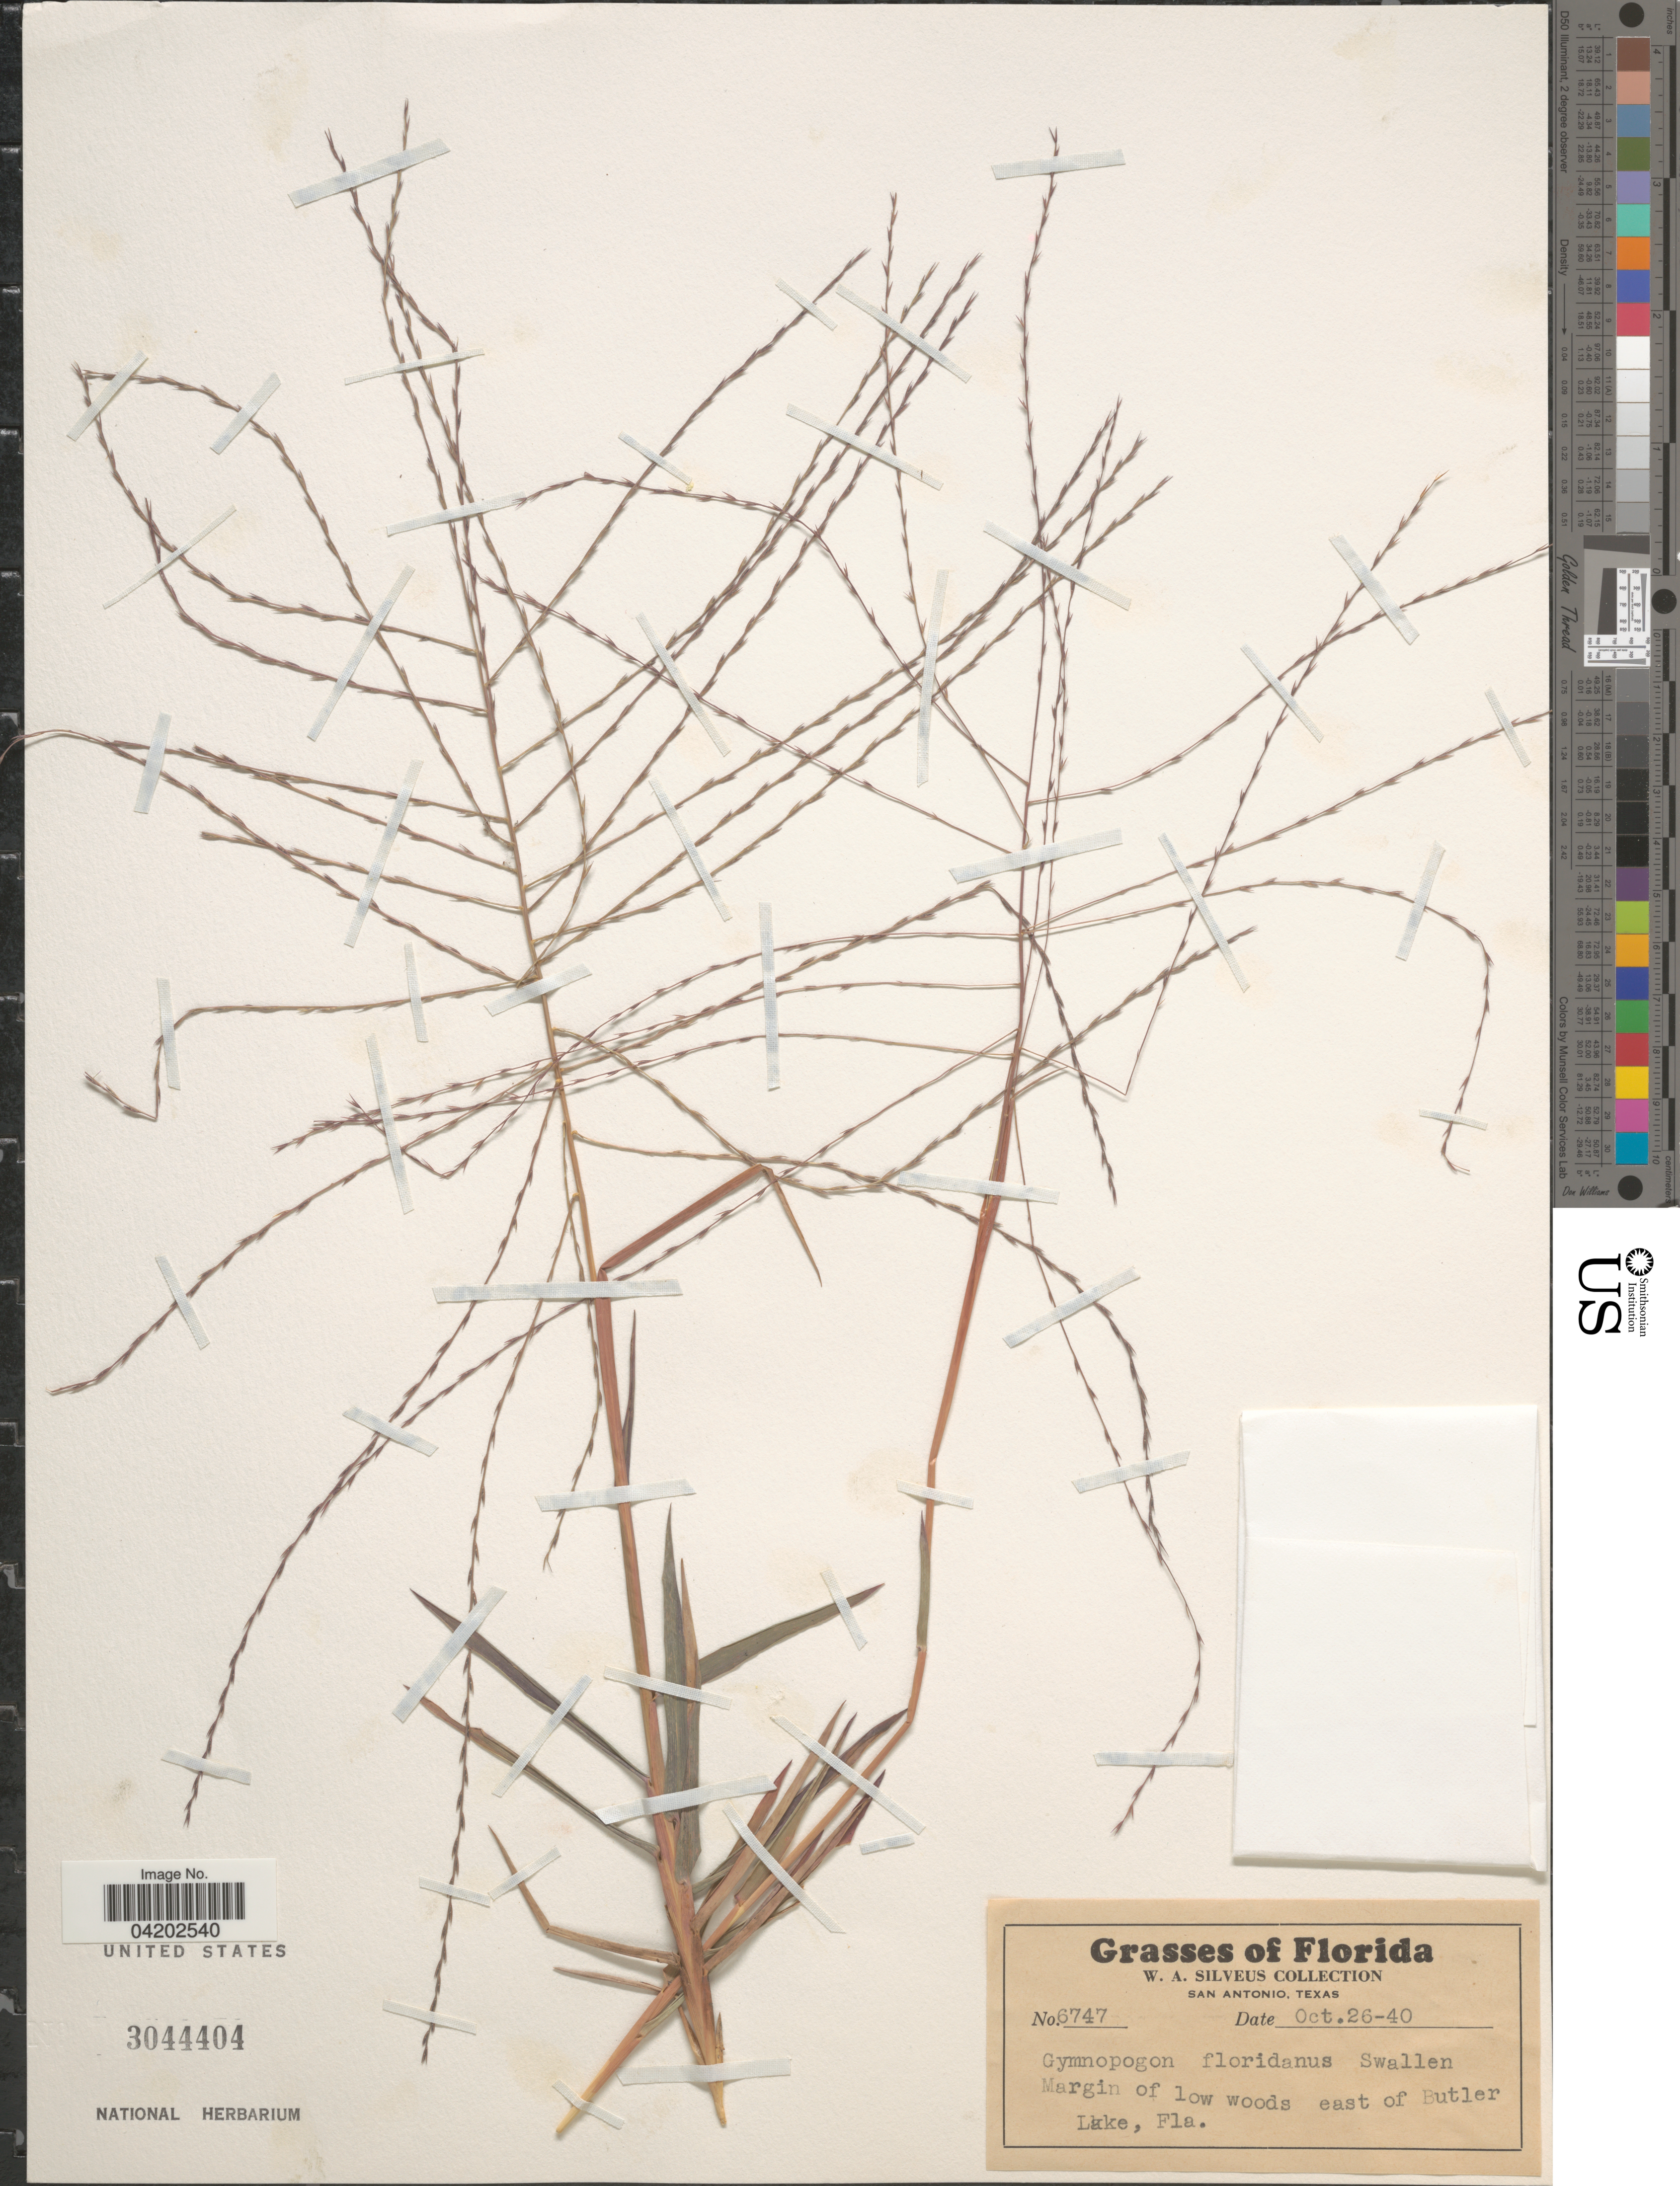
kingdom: Plantae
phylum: Tracheophyta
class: Liliopsida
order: Poales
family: Poaceae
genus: Gymnopogon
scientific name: Gymnopogon chapmanianum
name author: Hitchc.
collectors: W. Silveus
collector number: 6747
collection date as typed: Transcribed d/m/y: 26/10/40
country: United States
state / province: Florida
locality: Margin of low woods east of Butler Lake.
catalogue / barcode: US 3044404